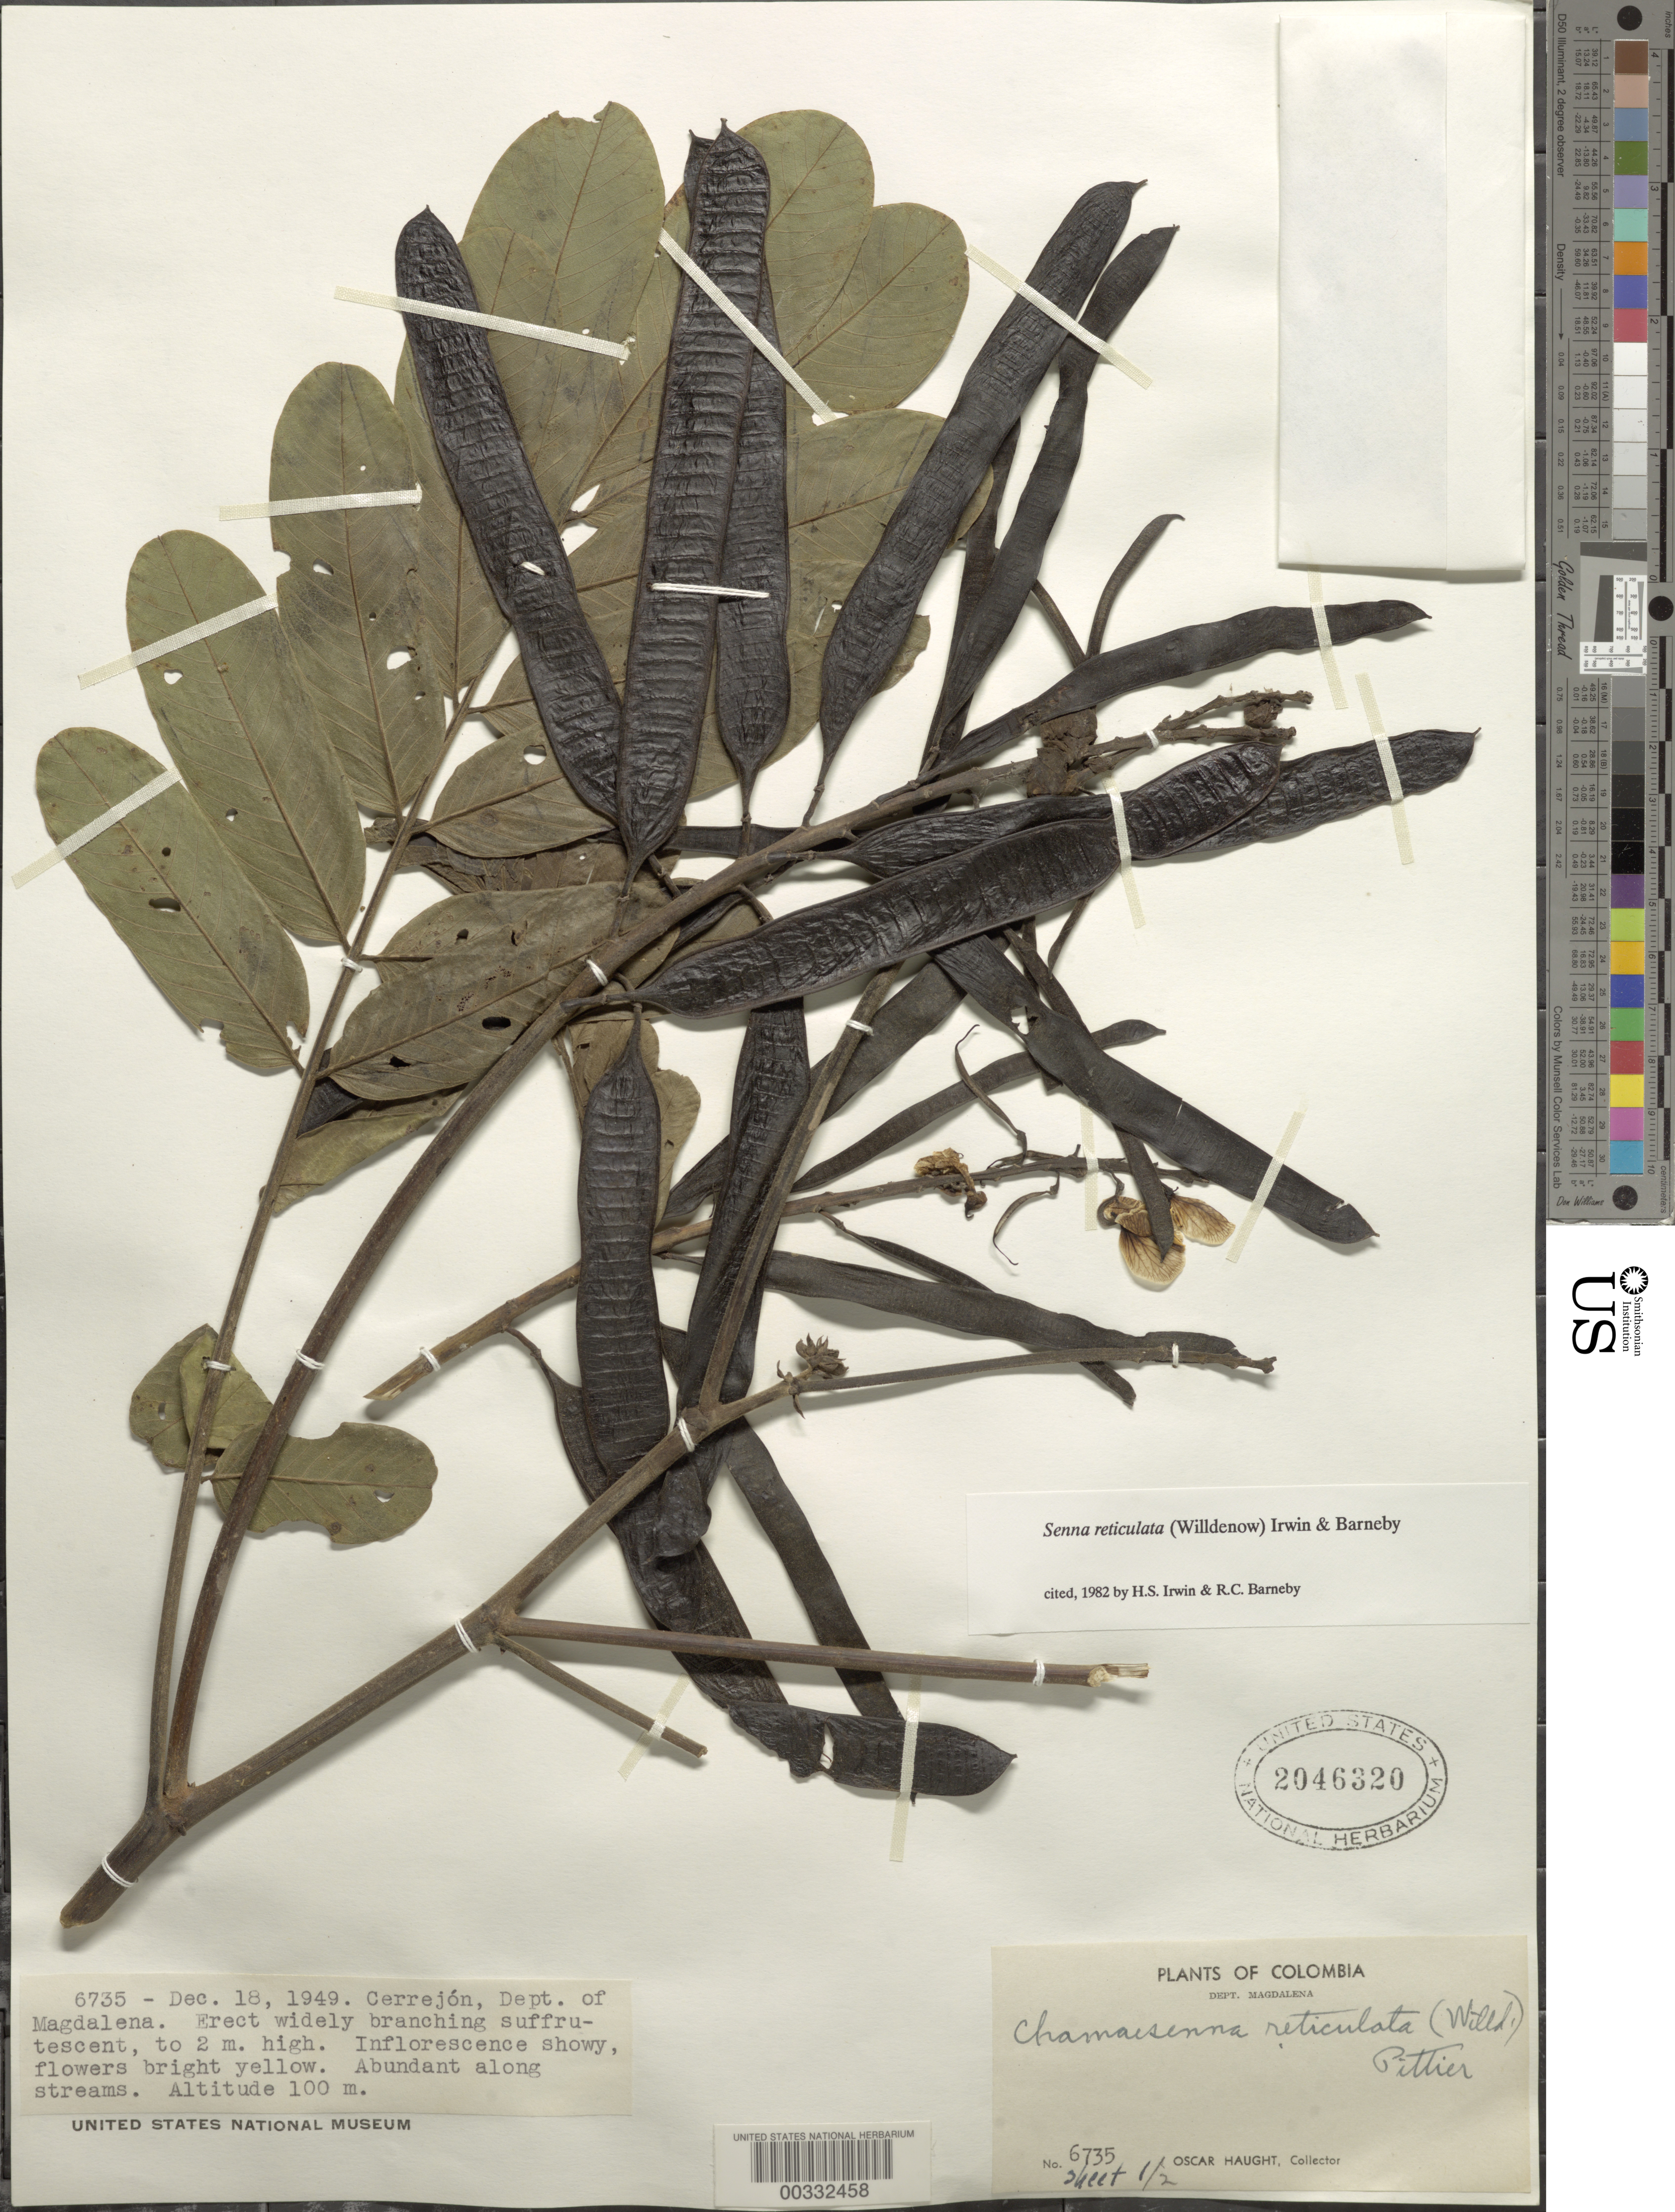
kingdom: Plantae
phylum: Tracheophyta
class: Magnoliopsida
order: Fabales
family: Fabaceae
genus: Senna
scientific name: Senna reticulata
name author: (Willd.) H.S. Irwin & Barneby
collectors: O. L. Haught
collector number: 6735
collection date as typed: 18 Dec 1949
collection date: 1949-12-18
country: Colombia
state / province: Magdalena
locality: Cerrejon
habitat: Along streams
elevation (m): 100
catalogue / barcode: US 2046320